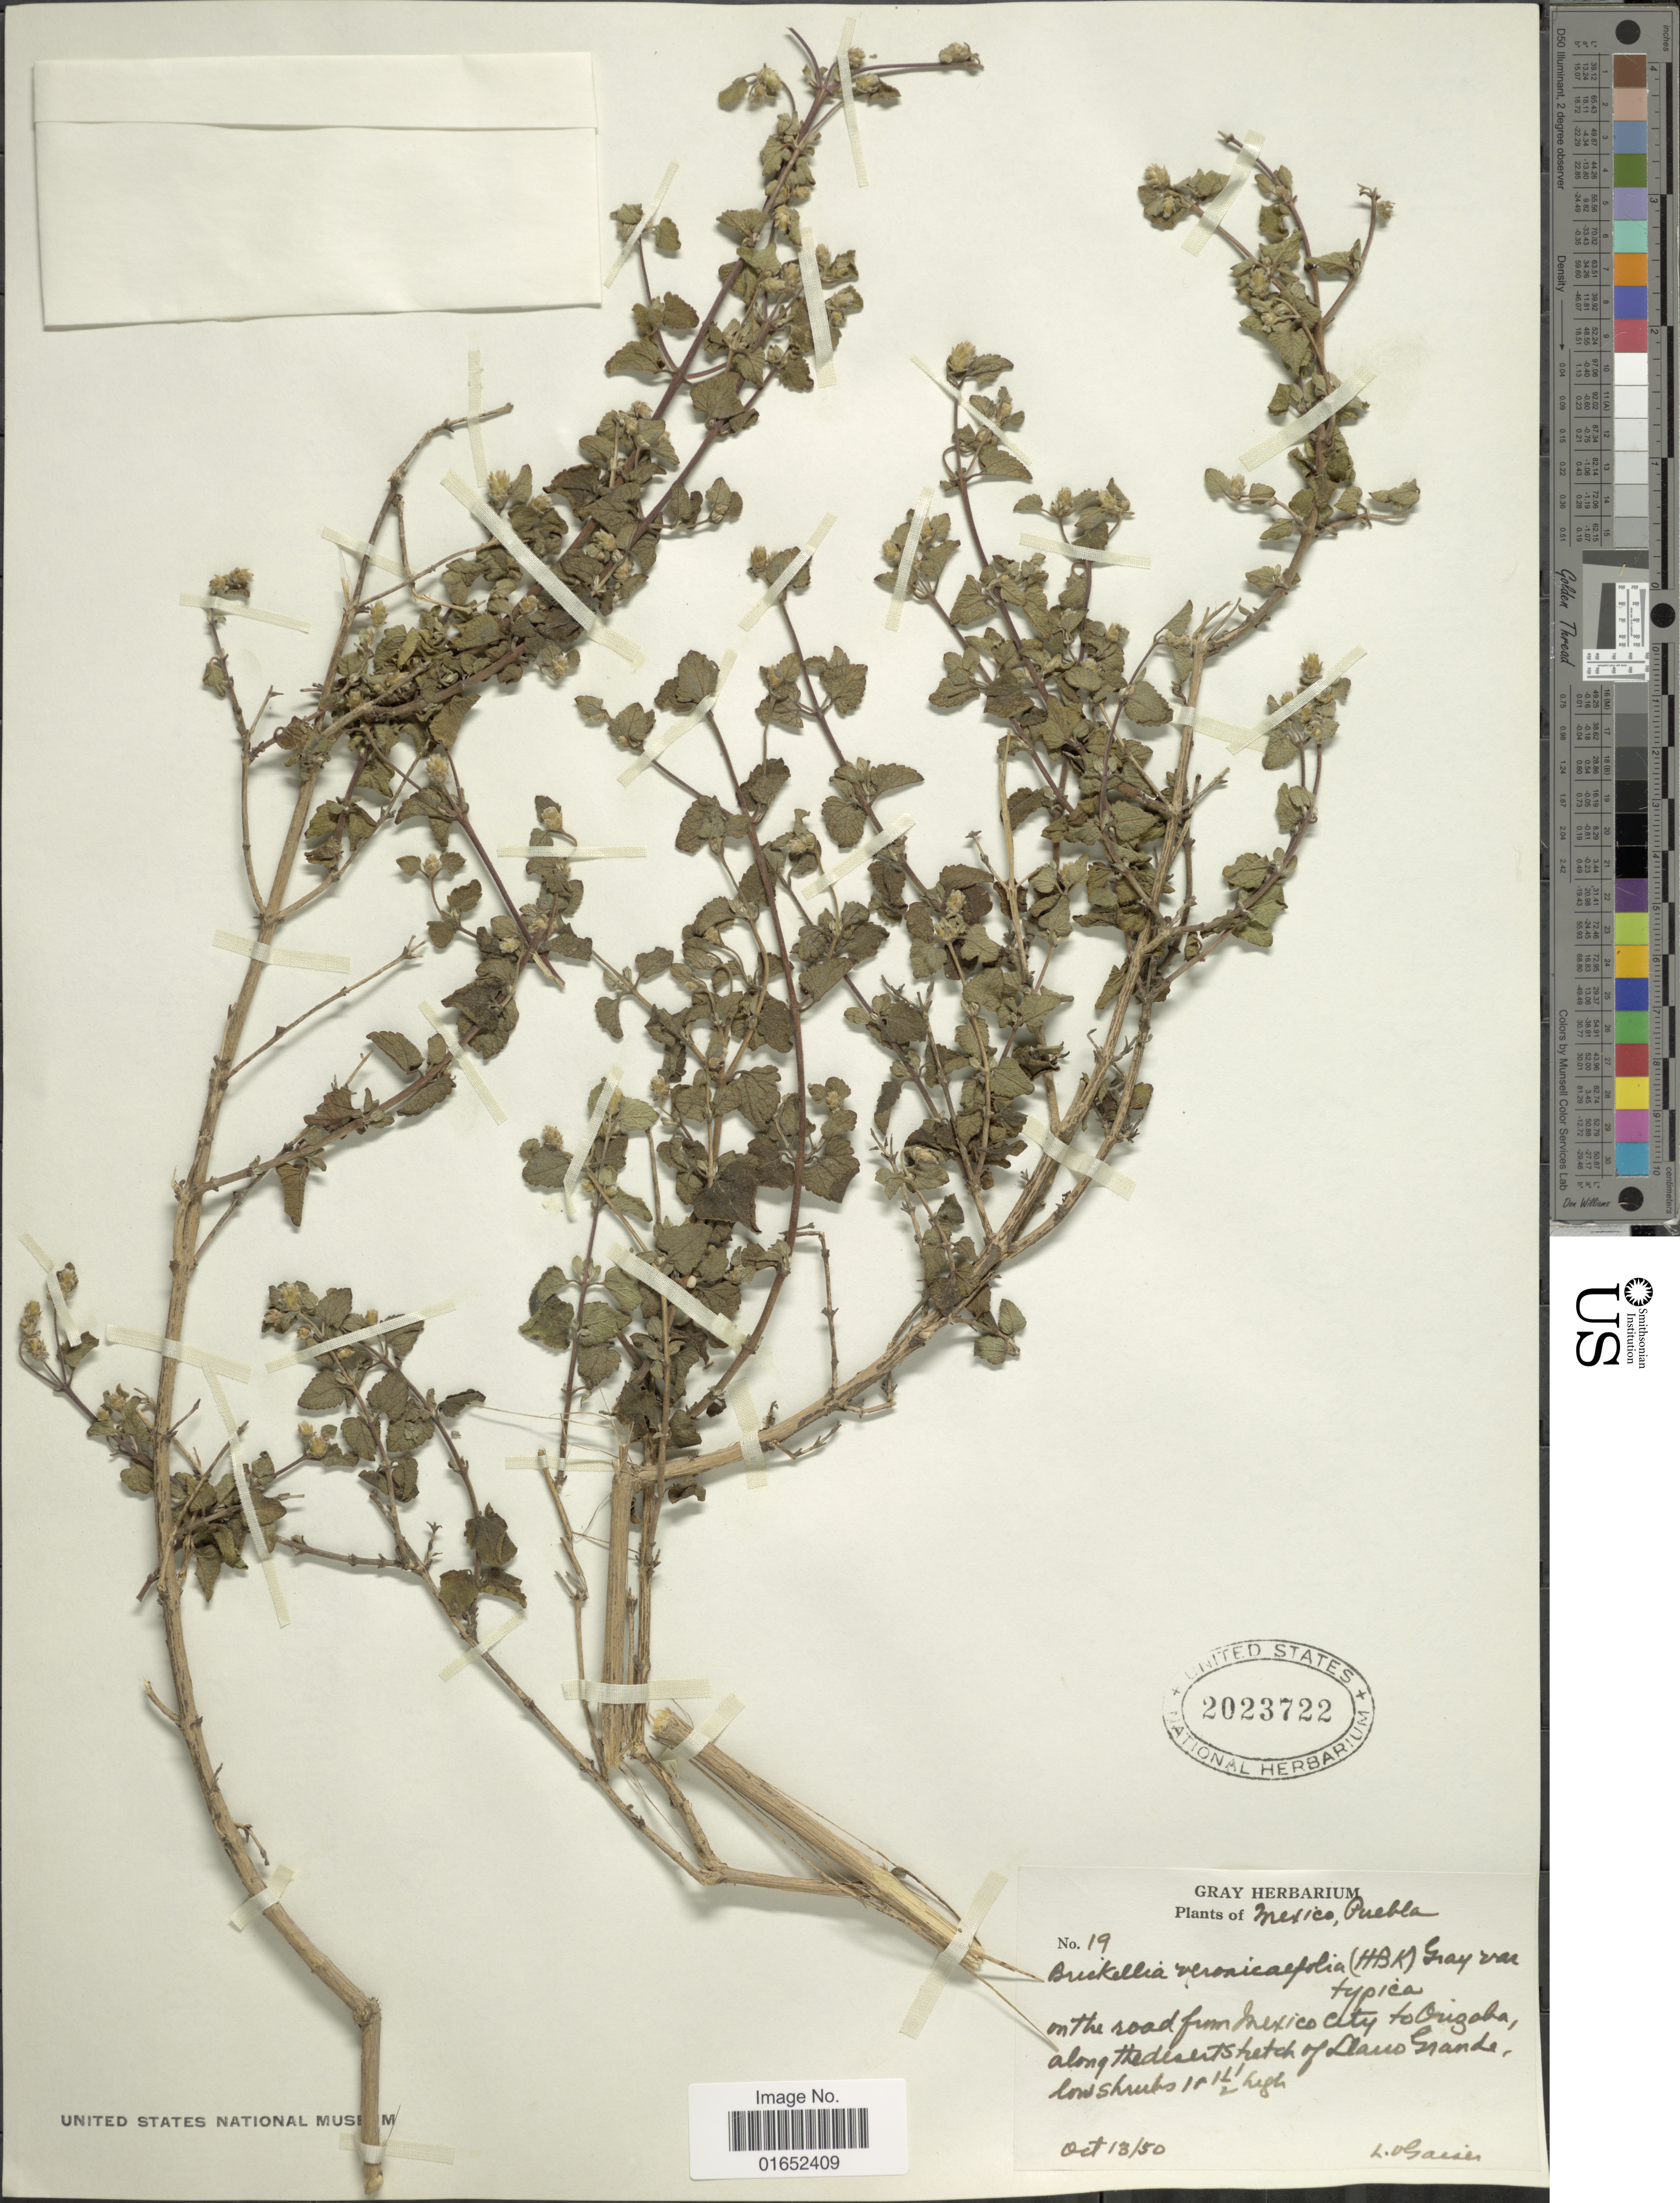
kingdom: Plantae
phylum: Tracheophyta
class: Magnoliopsida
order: Asterales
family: Asteraceae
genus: Brickellia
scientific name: Brickellia veronicaefolia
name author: (Kunth) A. Gray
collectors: L. Gaiser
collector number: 19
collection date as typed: Transcribed d/m/y: 13/10/50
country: Mexico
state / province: Puebla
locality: On the road from Mexico City to Orizaba along the desert stretch of Llano Grande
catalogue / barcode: US 2023722